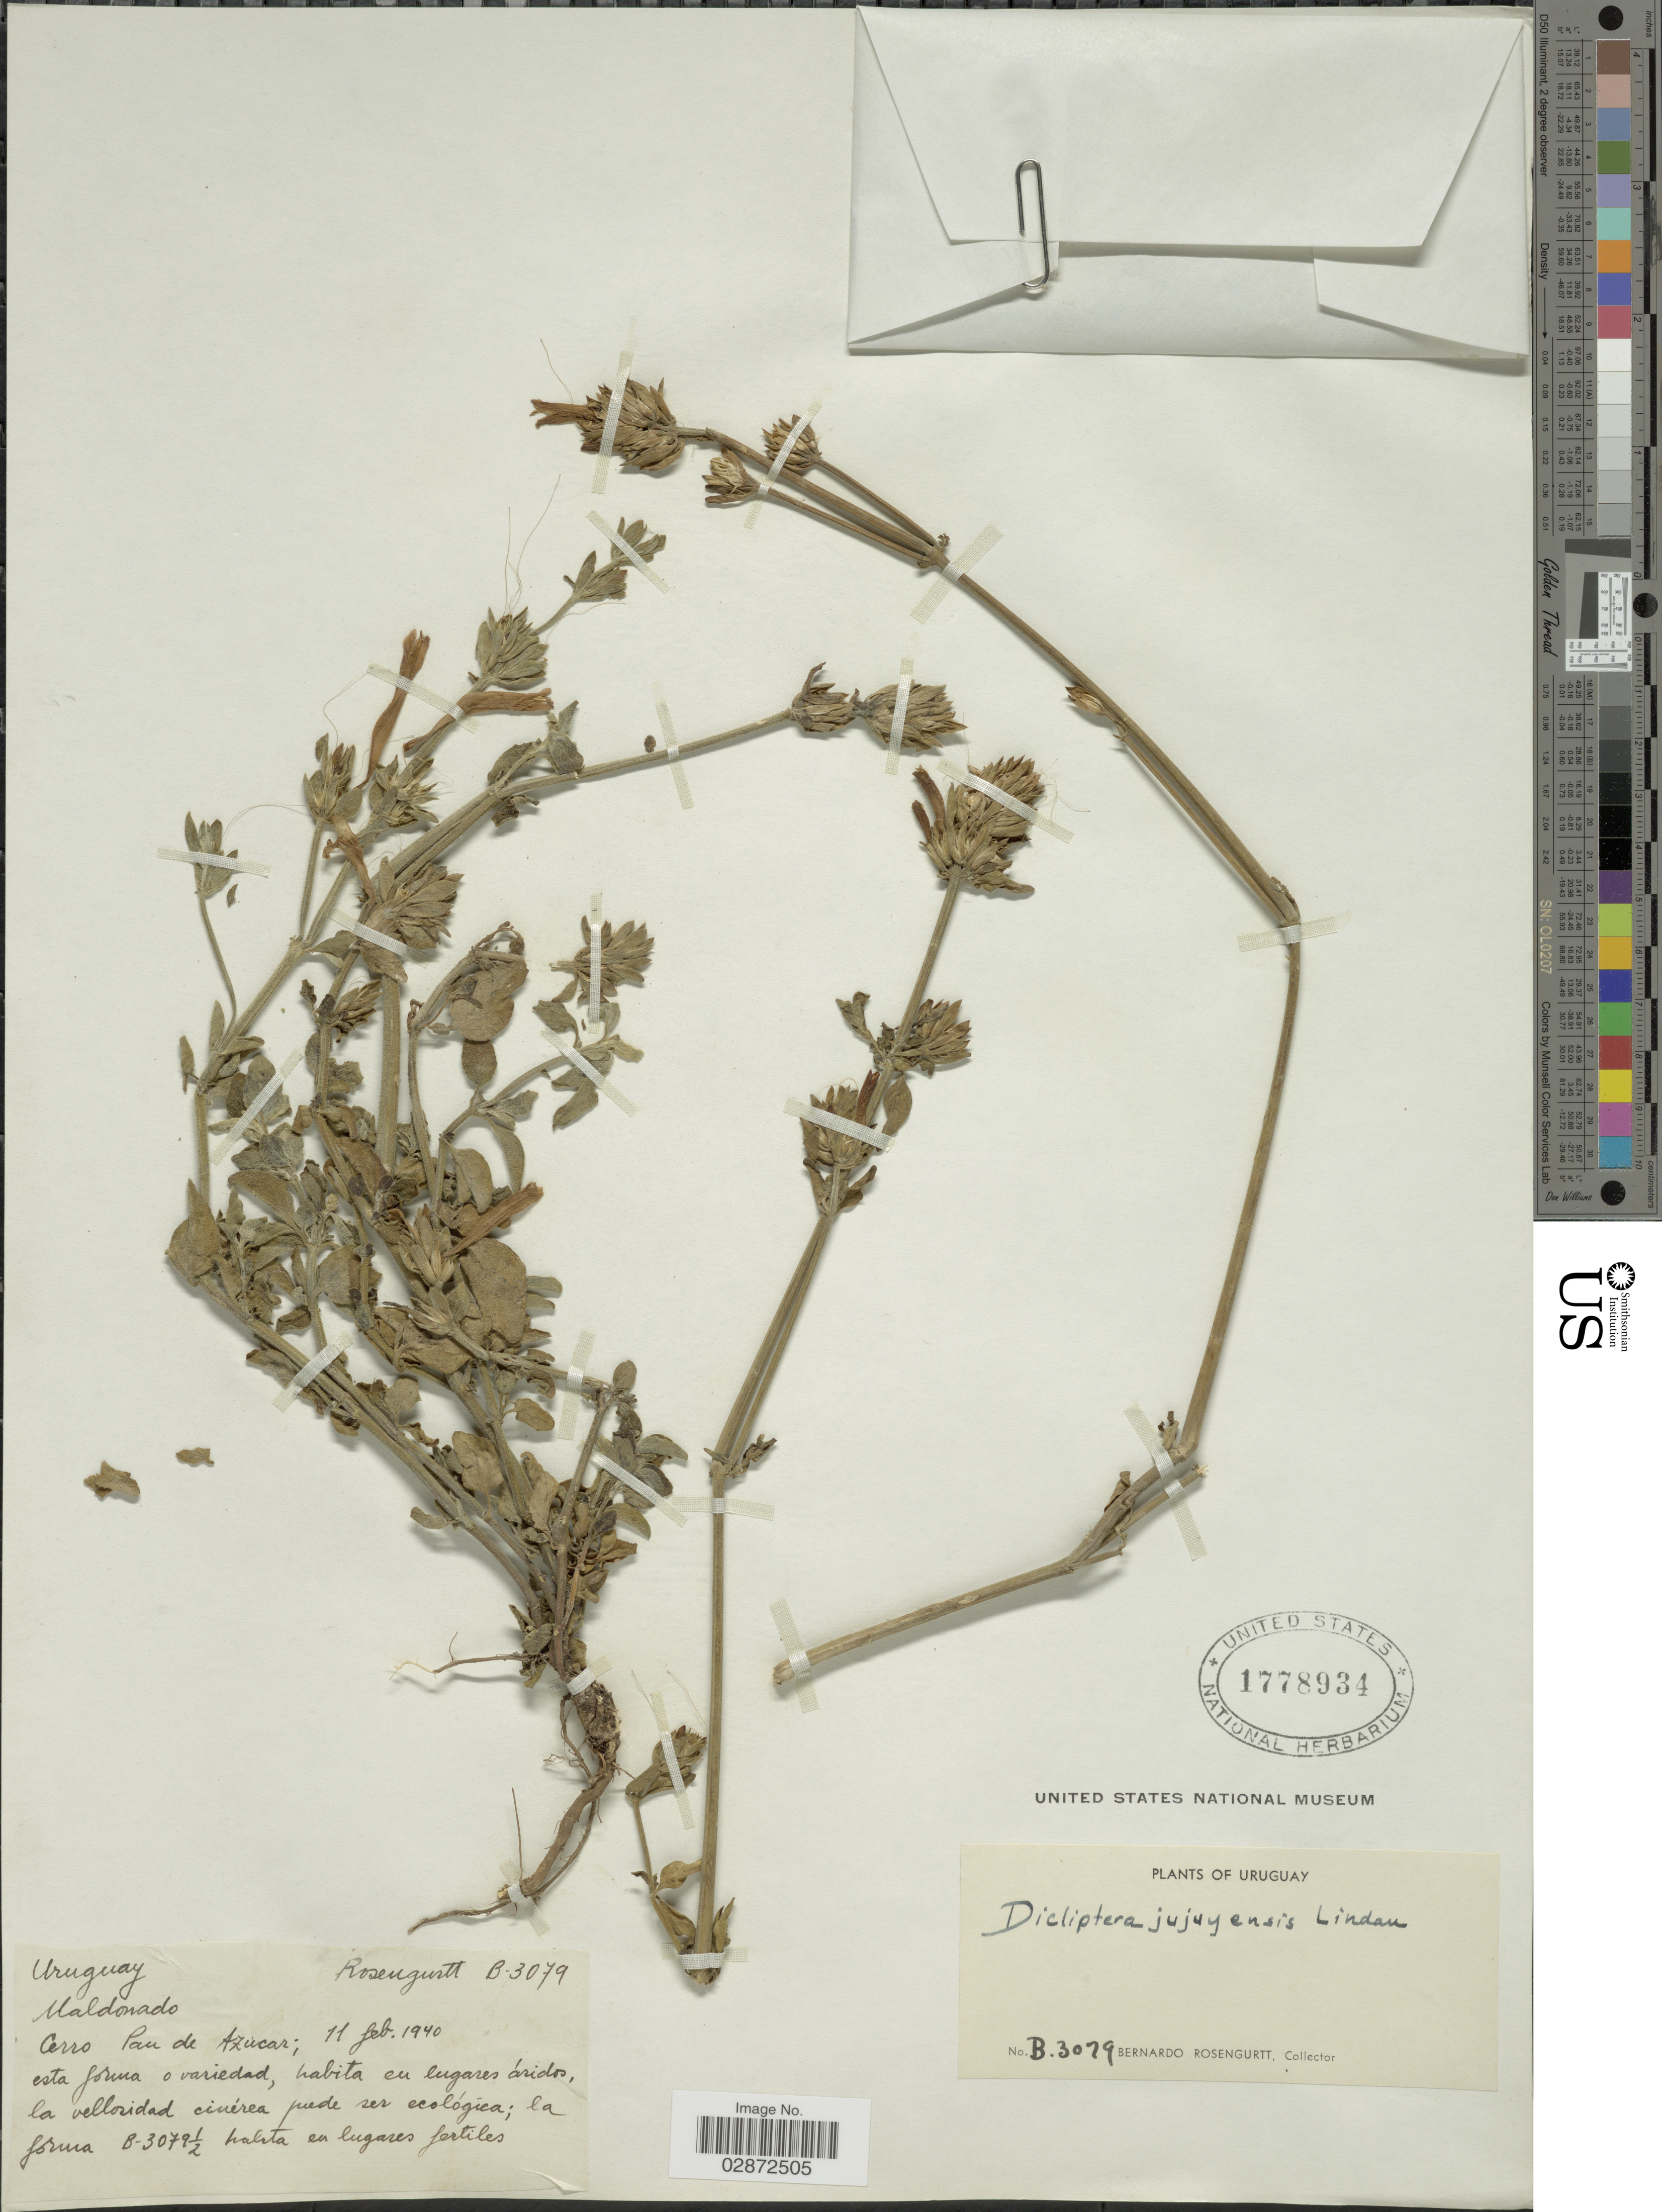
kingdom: Plantae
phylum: Tracheophyta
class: Magnoliopsida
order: Lamiales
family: Acanthaceae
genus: Dicliptera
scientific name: Dicliptera suberecta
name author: (André) Bremek.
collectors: B. Rosengurtt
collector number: B3079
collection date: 1940-02-11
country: Uruguay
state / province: Maldonado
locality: Cerro Pan de Azucar.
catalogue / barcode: US 1778934